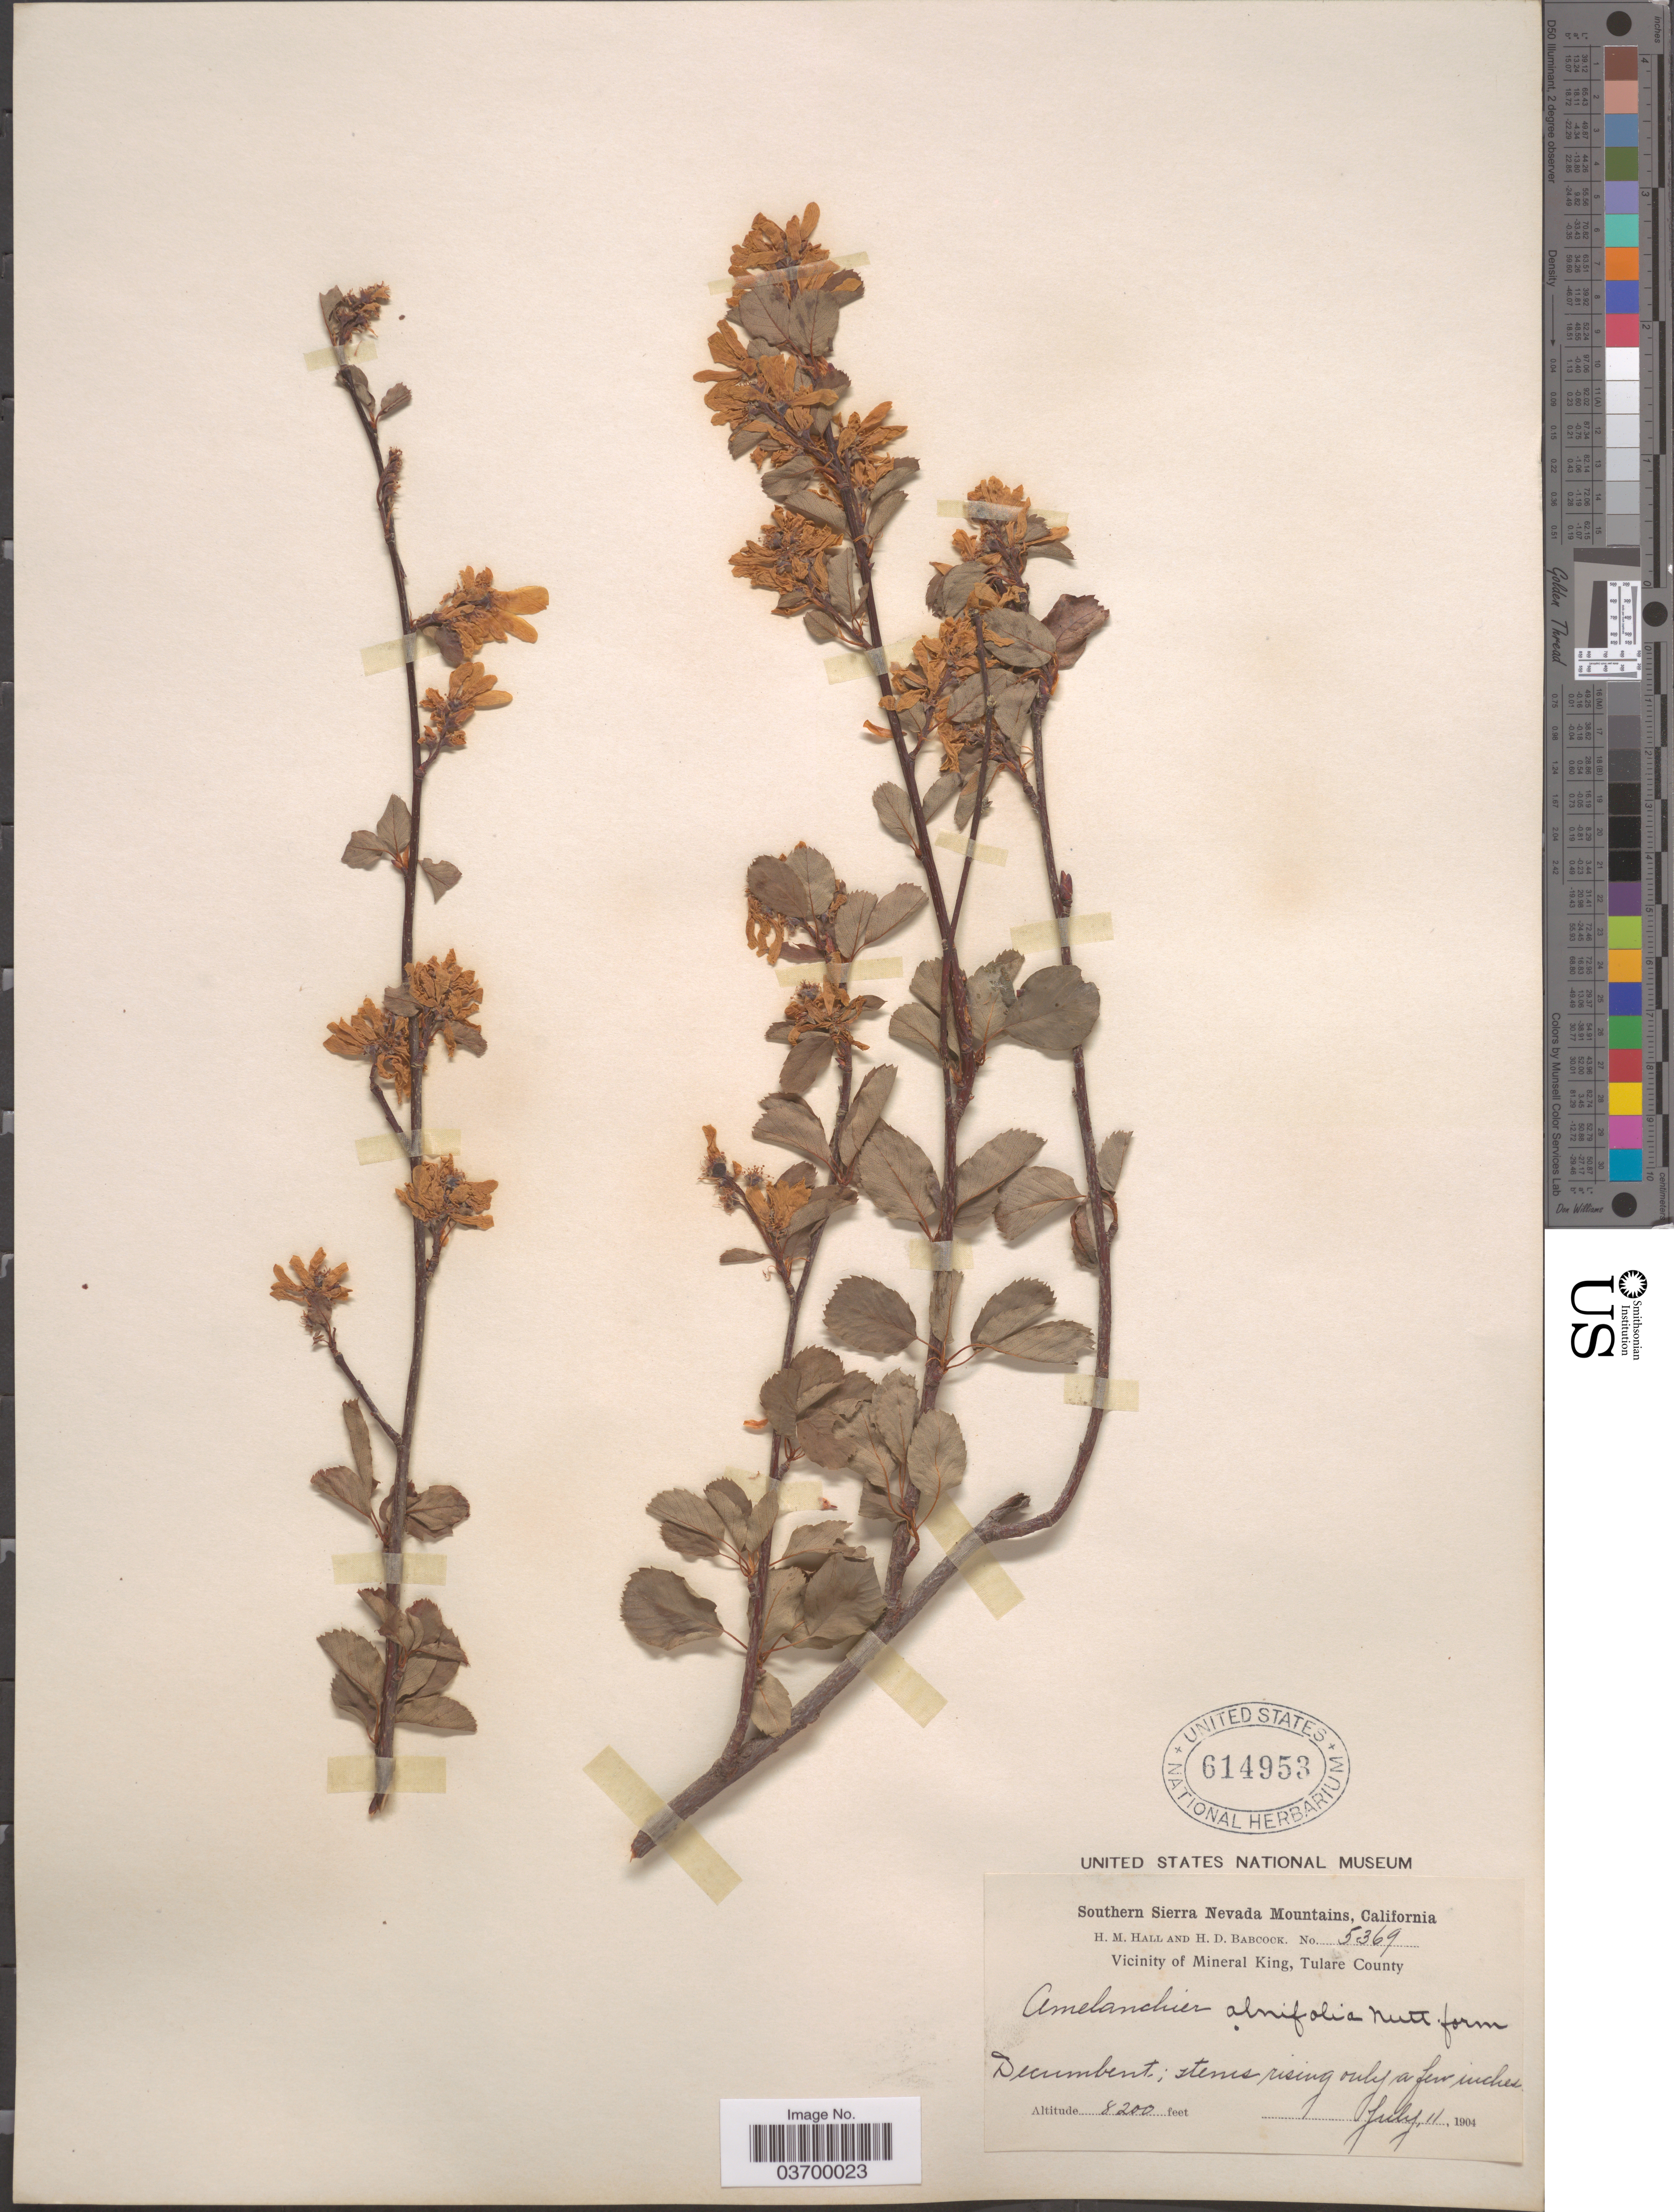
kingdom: Plantae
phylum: Tracheophyta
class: Magnoliopsida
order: Rosales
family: Rosaceae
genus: Amelanchier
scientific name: Amelanchier alnifolia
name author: (Nutt.) Nutt. ex M. Roem.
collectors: H. M. Hall & H. Babcock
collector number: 5369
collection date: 1904-07-11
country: United States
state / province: California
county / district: Tulare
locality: Southern Sierra Nevada Mountains. Vicinity of Mineral King, Tulare County.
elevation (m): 2499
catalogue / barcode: US 614953